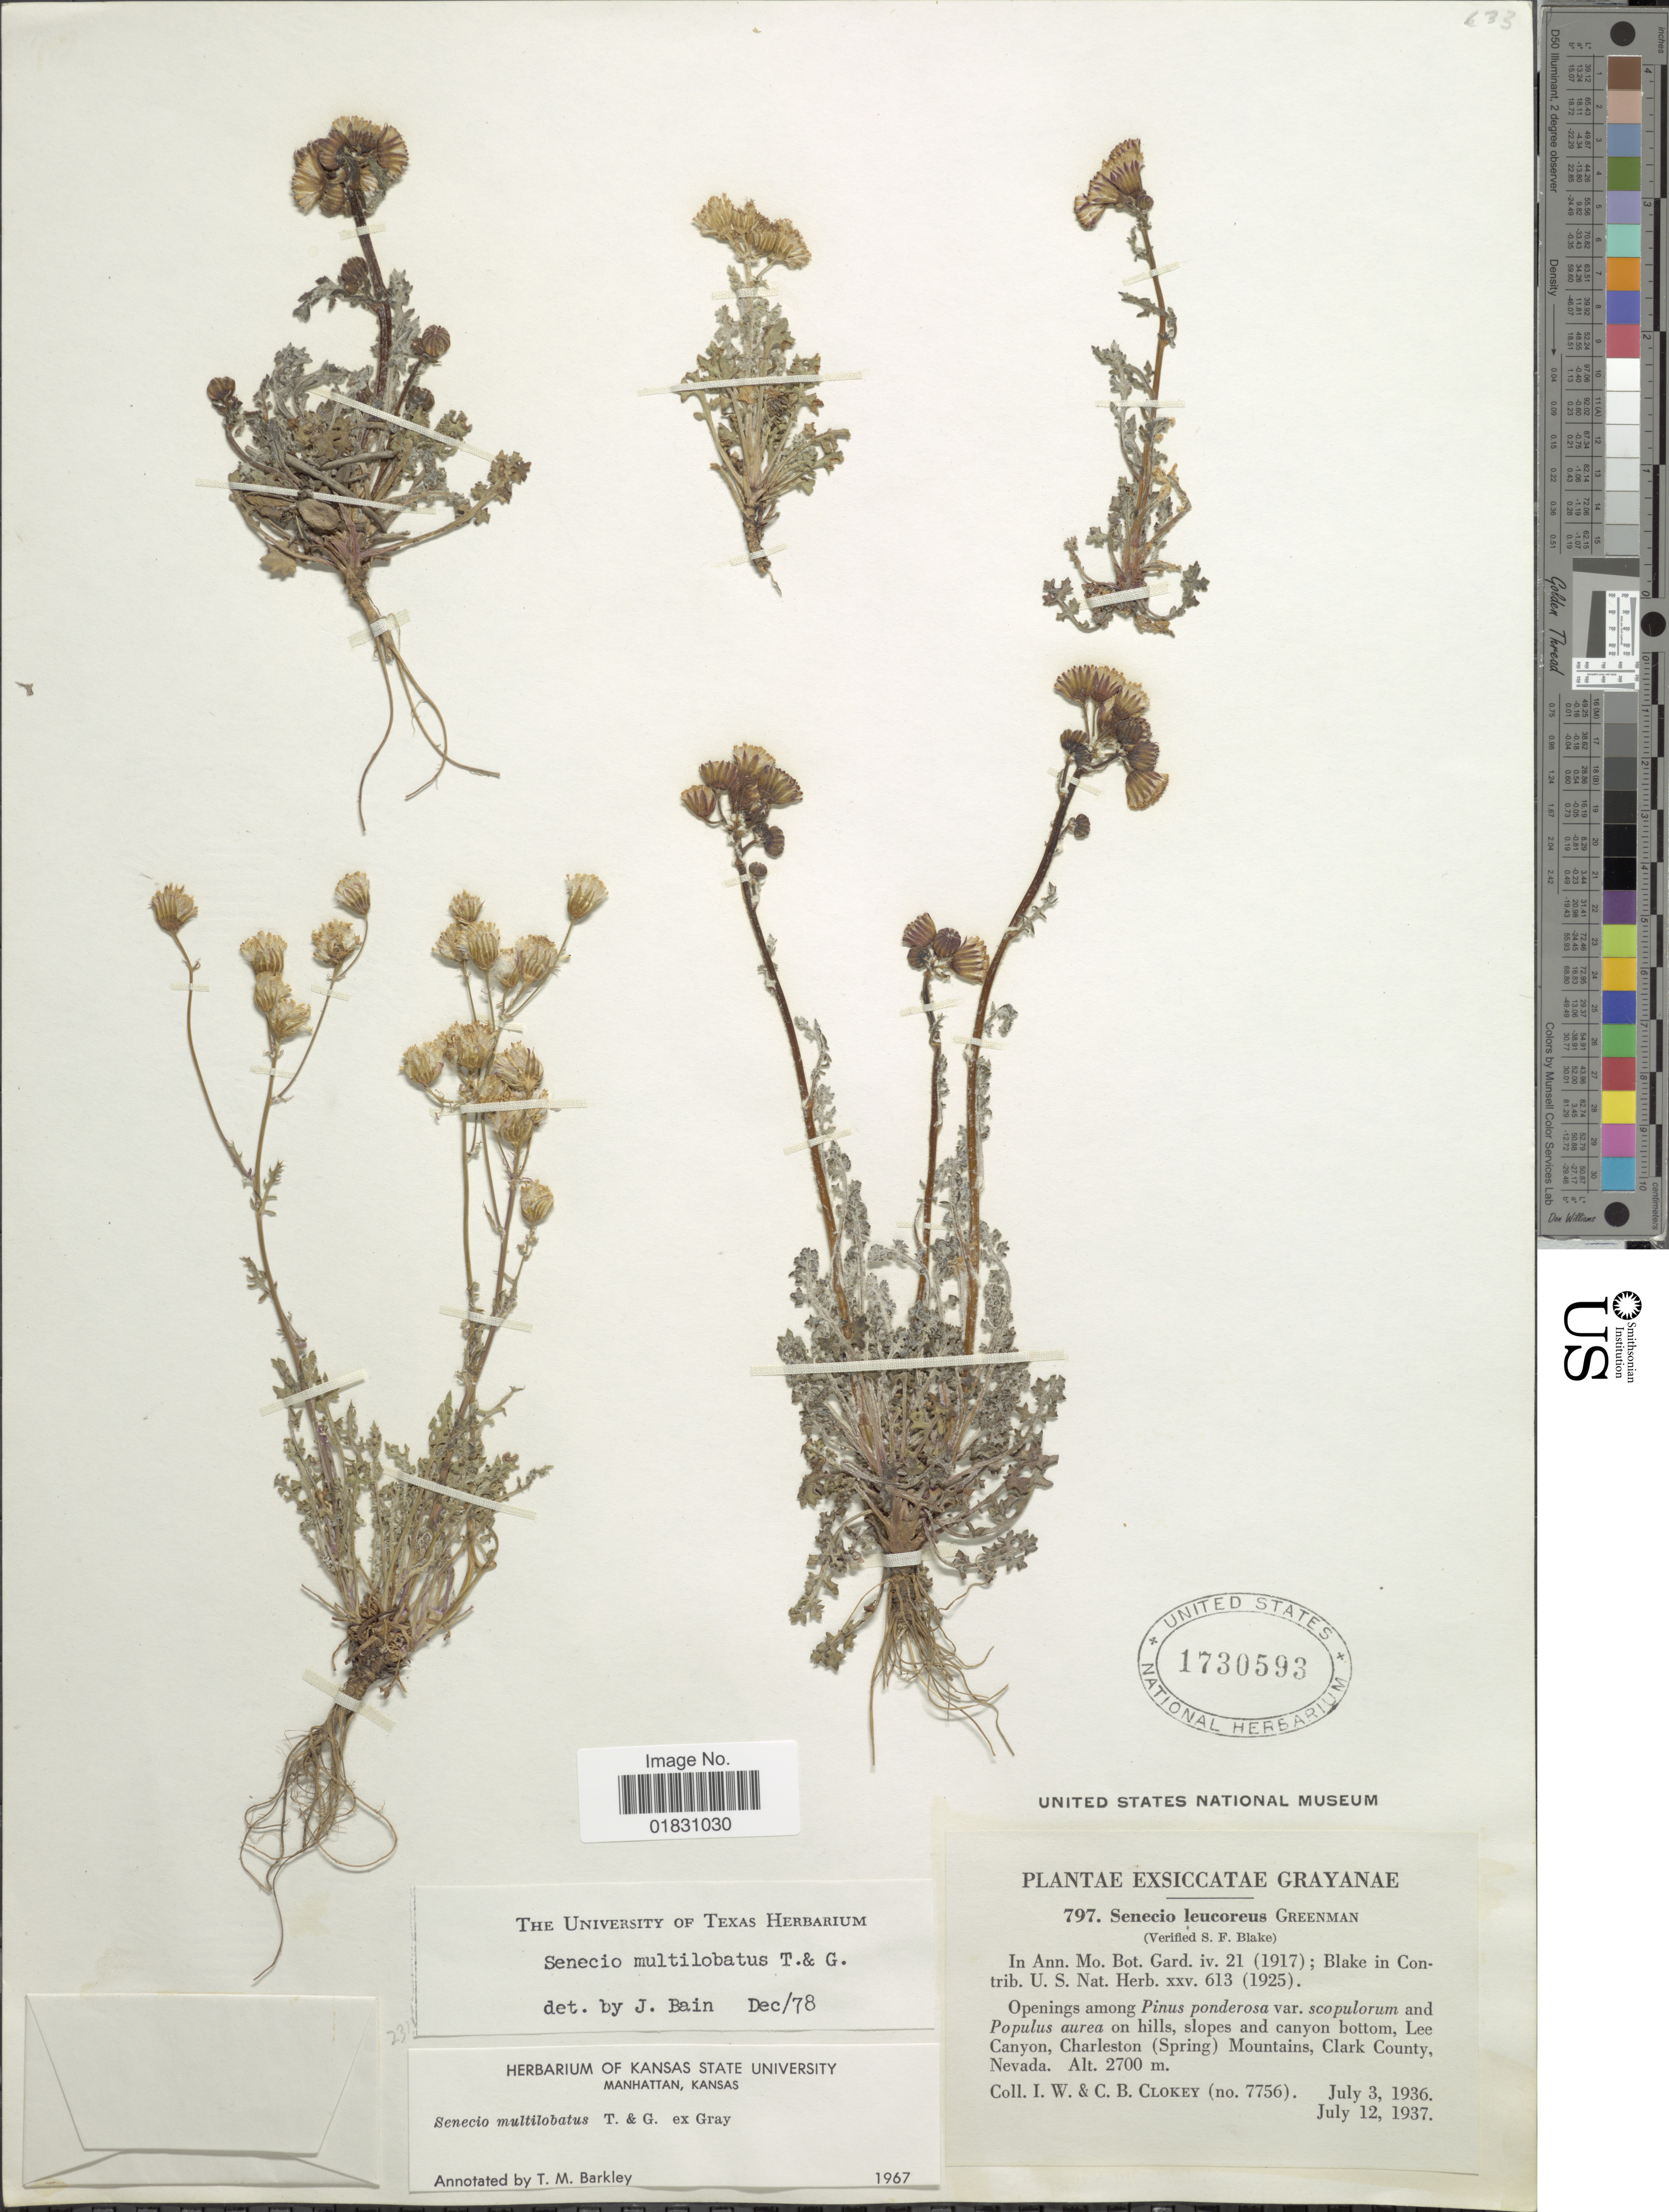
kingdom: Plantae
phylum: Tracheophyta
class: Magnoliopsida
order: Asterales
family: Asteraceae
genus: Packera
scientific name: Packera multilobata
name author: (Torr. & A. Gray) W.A. Weber & Á. Löve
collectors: I. W. Clokey & C. Clokey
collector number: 7756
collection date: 1936-07-03/1937-07-12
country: United States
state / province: Nevada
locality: Lee Canyon, Charleston (Spring) Mountains, Clark County, Nevada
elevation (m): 2700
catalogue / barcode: US 1730593